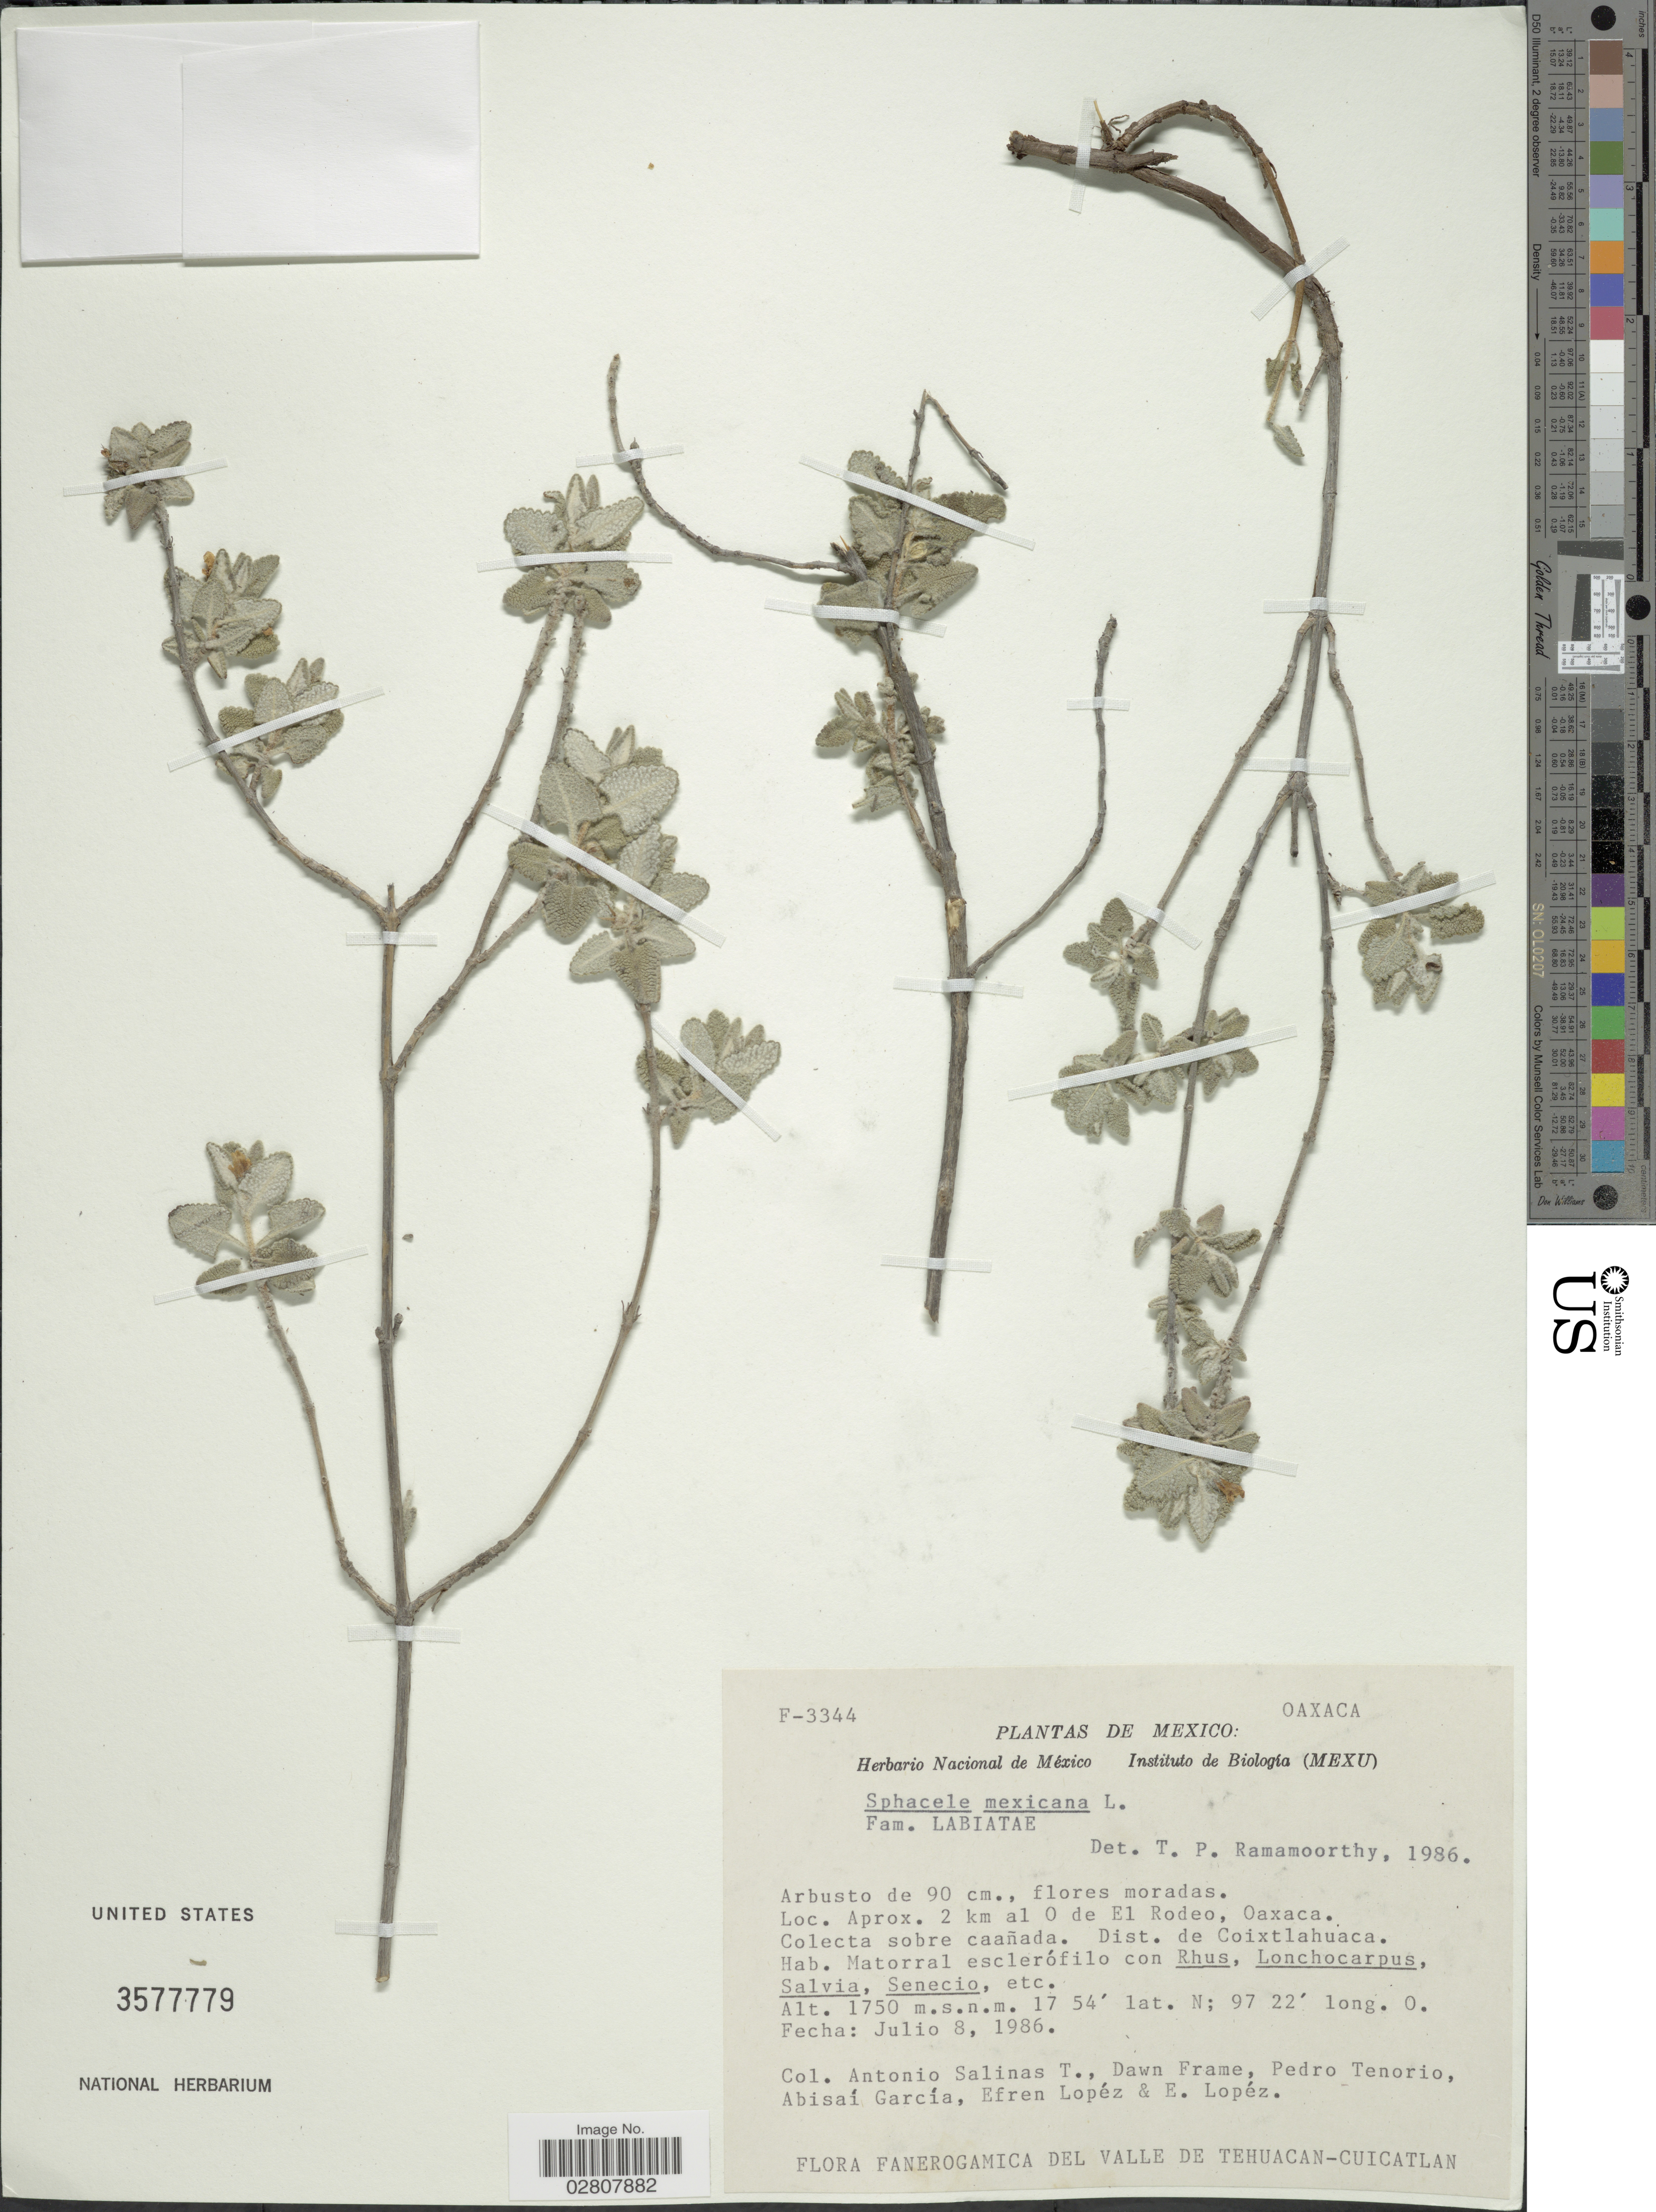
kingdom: Plantae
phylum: Tracheophyta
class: Magnoliopsida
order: Lamiales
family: Lamiaceae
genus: Lepechinia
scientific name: Lepechinia mexicana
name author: (S. Schauer) Epling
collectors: A. Salinas T., D. Frame, P. Tenorio L., A. García & et al.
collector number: F-3344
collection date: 1986-07-08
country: Mexico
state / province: Oaxaca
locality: Aprox. 2 km al O de El Rodeo. Colecta sobre caañada. Dist. de Coixtlahuaca.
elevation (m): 1750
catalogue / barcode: US 3577779